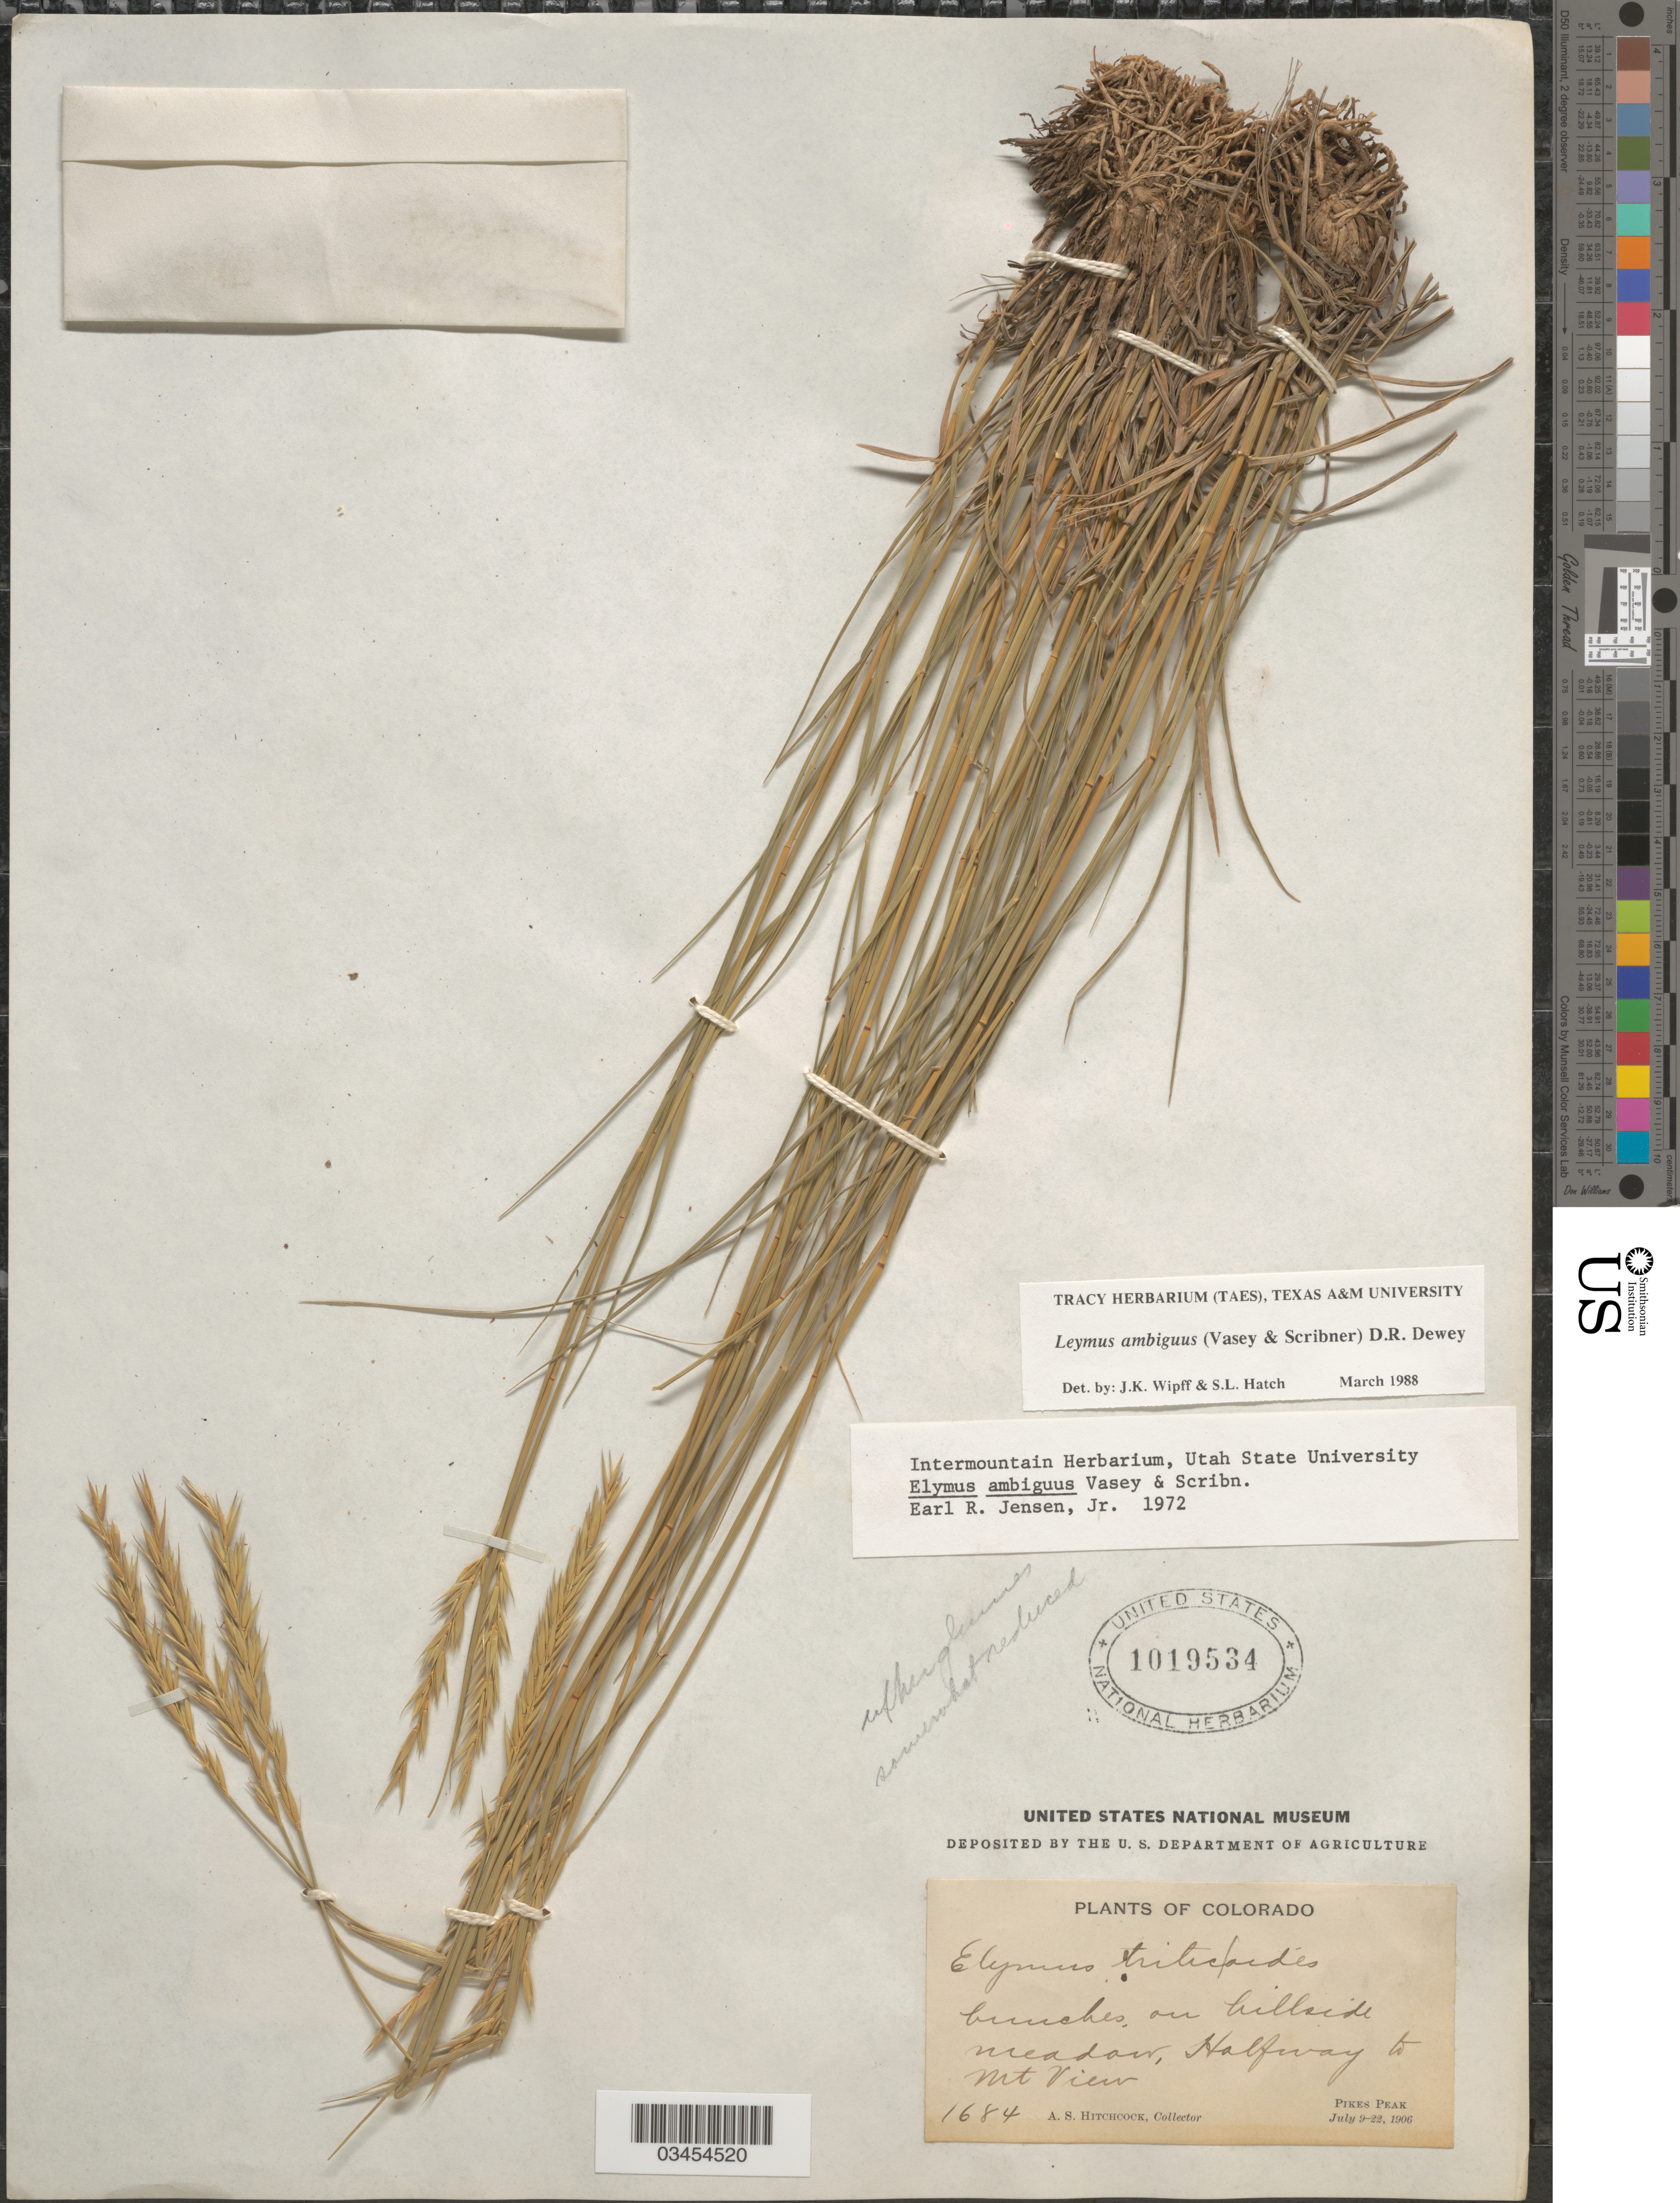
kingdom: Plantae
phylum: Tracheophyta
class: Liliopsida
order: Poales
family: Poaceae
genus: Leymus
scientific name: Leymus ambiguus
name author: (Vasey & Scribn.) Dewey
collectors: A. S. Hitchcock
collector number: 1684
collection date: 1906-07-09/1906-07-22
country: United States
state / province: Colorado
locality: Bunches, on hillside meadow, halfway to Mt. View. Pikes Peak.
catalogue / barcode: US 1019534